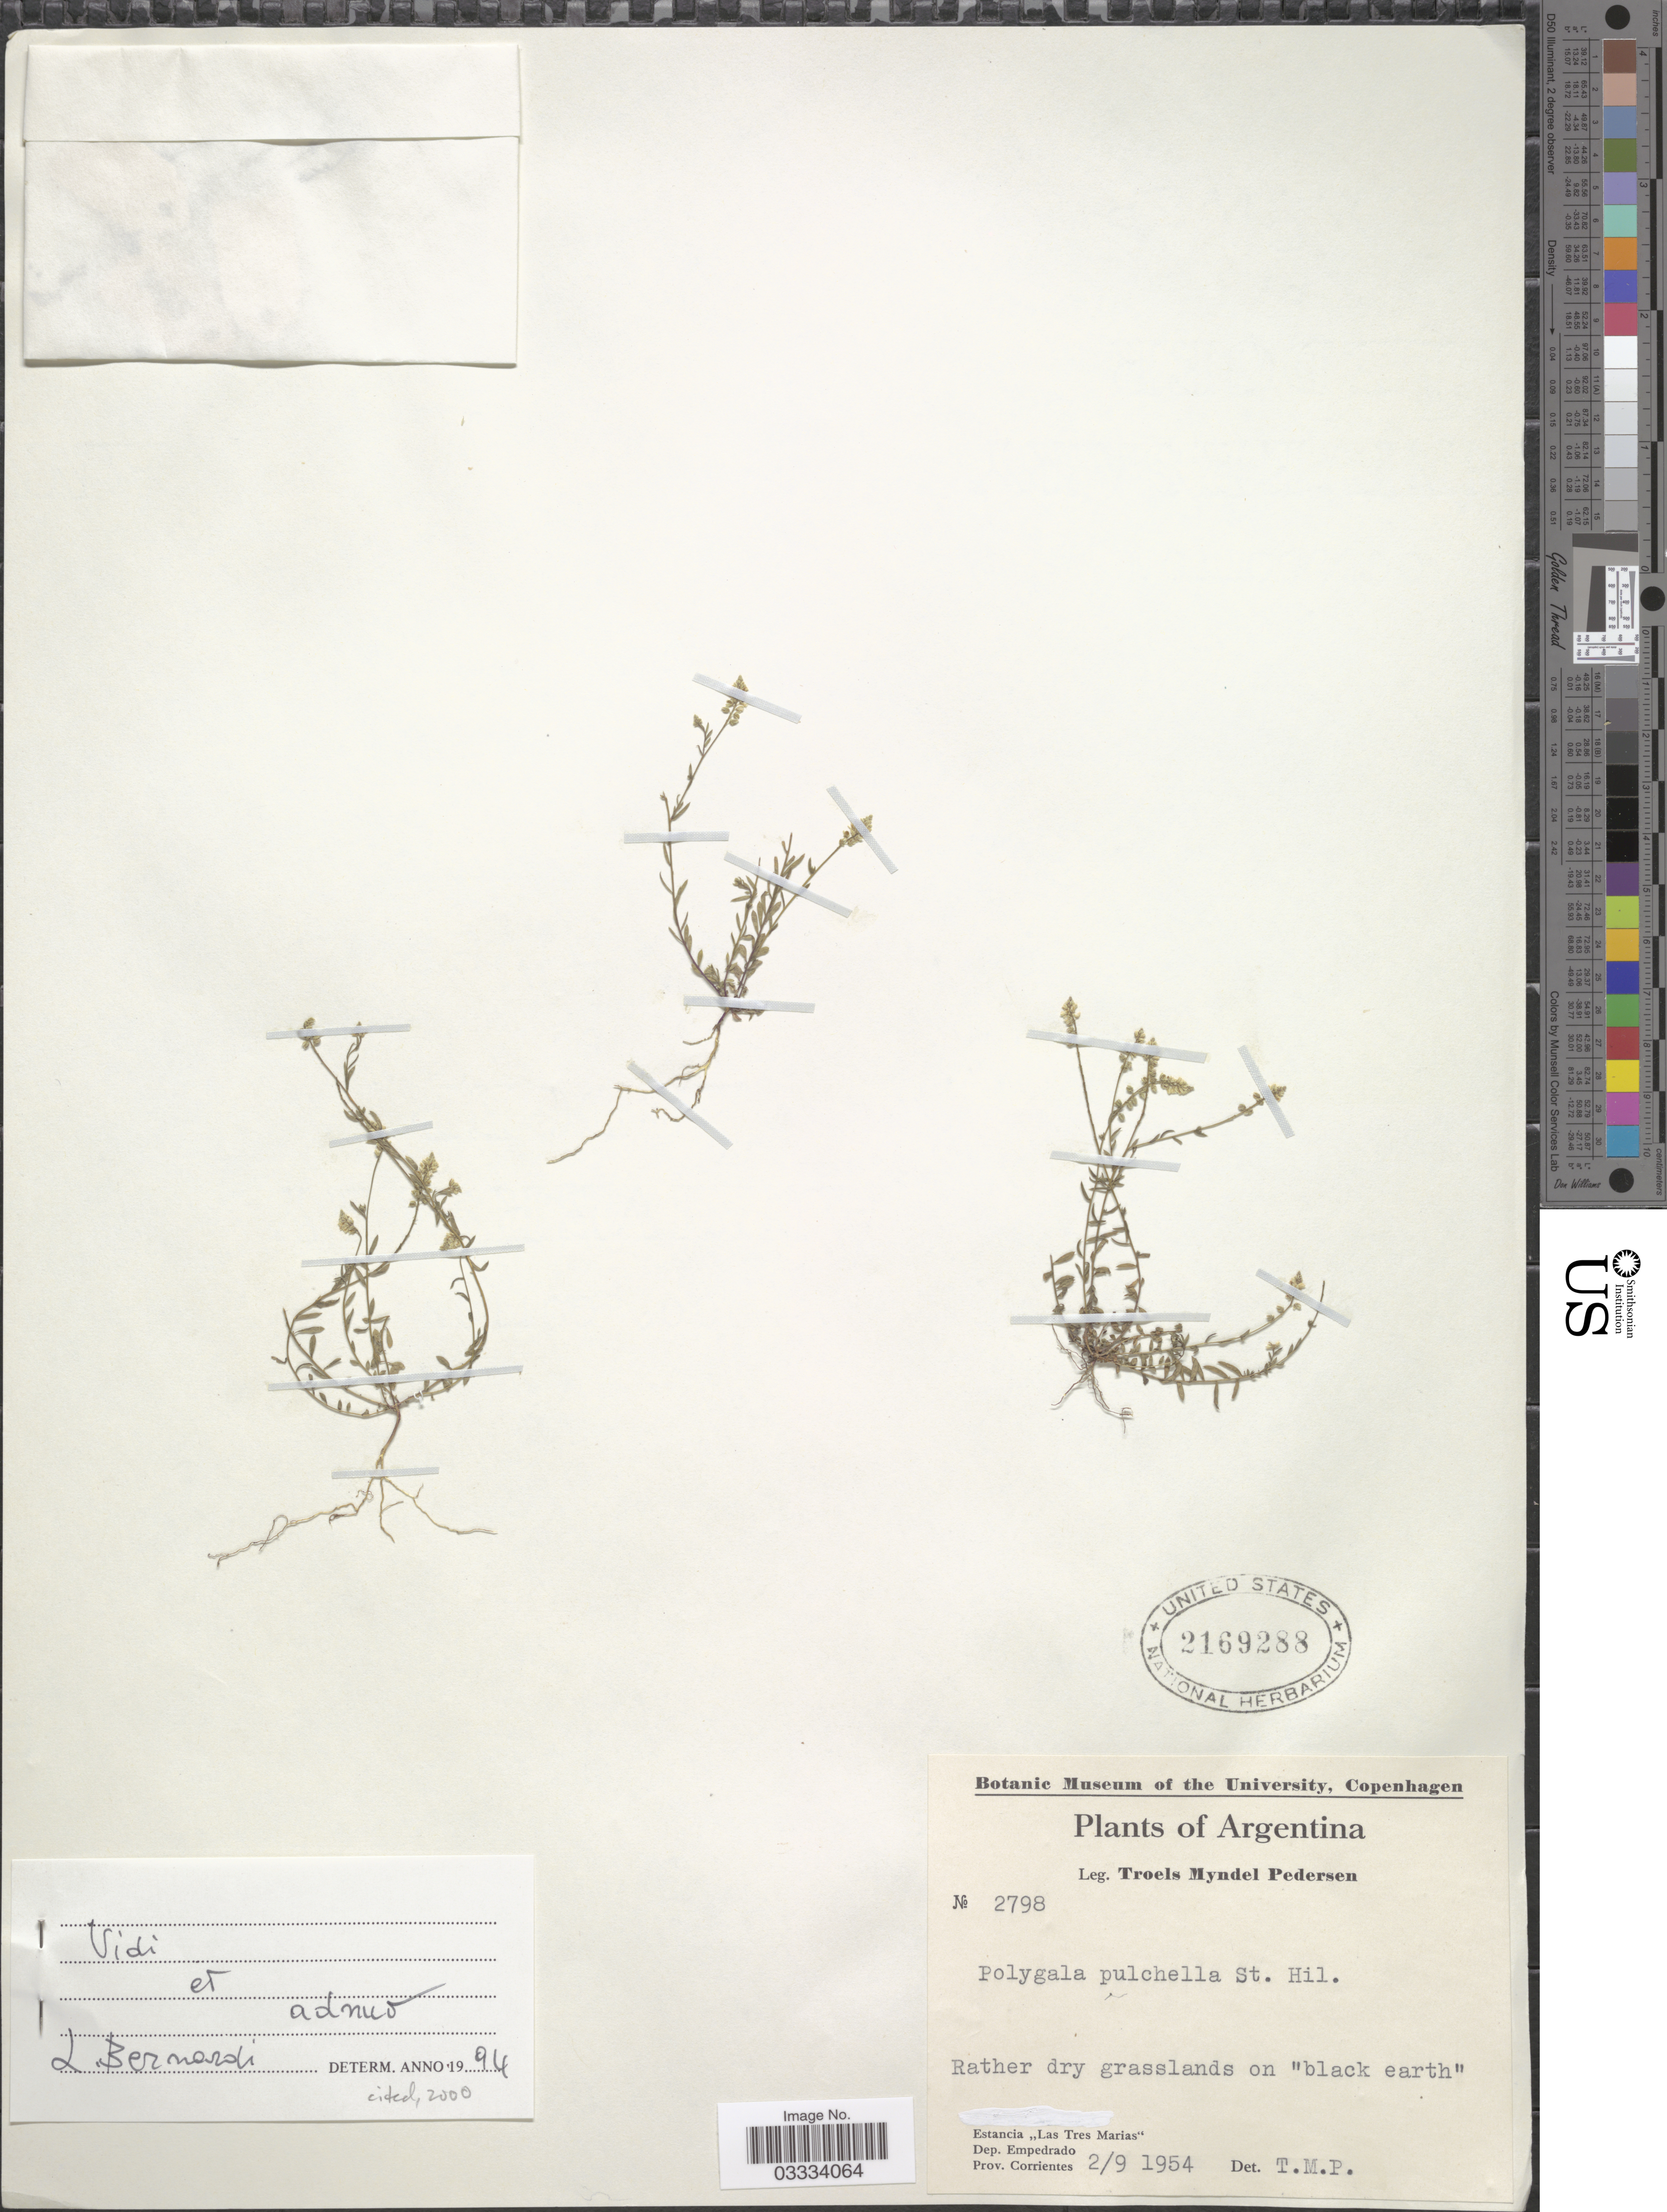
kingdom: Plantae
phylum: Tracheophyta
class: Magnoliopsida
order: Fabales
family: Polygalaceae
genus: Polygala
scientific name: Polygala pulchella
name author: A. St.-Hil. & Moq.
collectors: T. Pederson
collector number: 2798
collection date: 1954-09-02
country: Argentina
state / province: Corrientes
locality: Estancia "Las Tres Marias", Dep. Empedrado.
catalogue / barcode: US 2169288